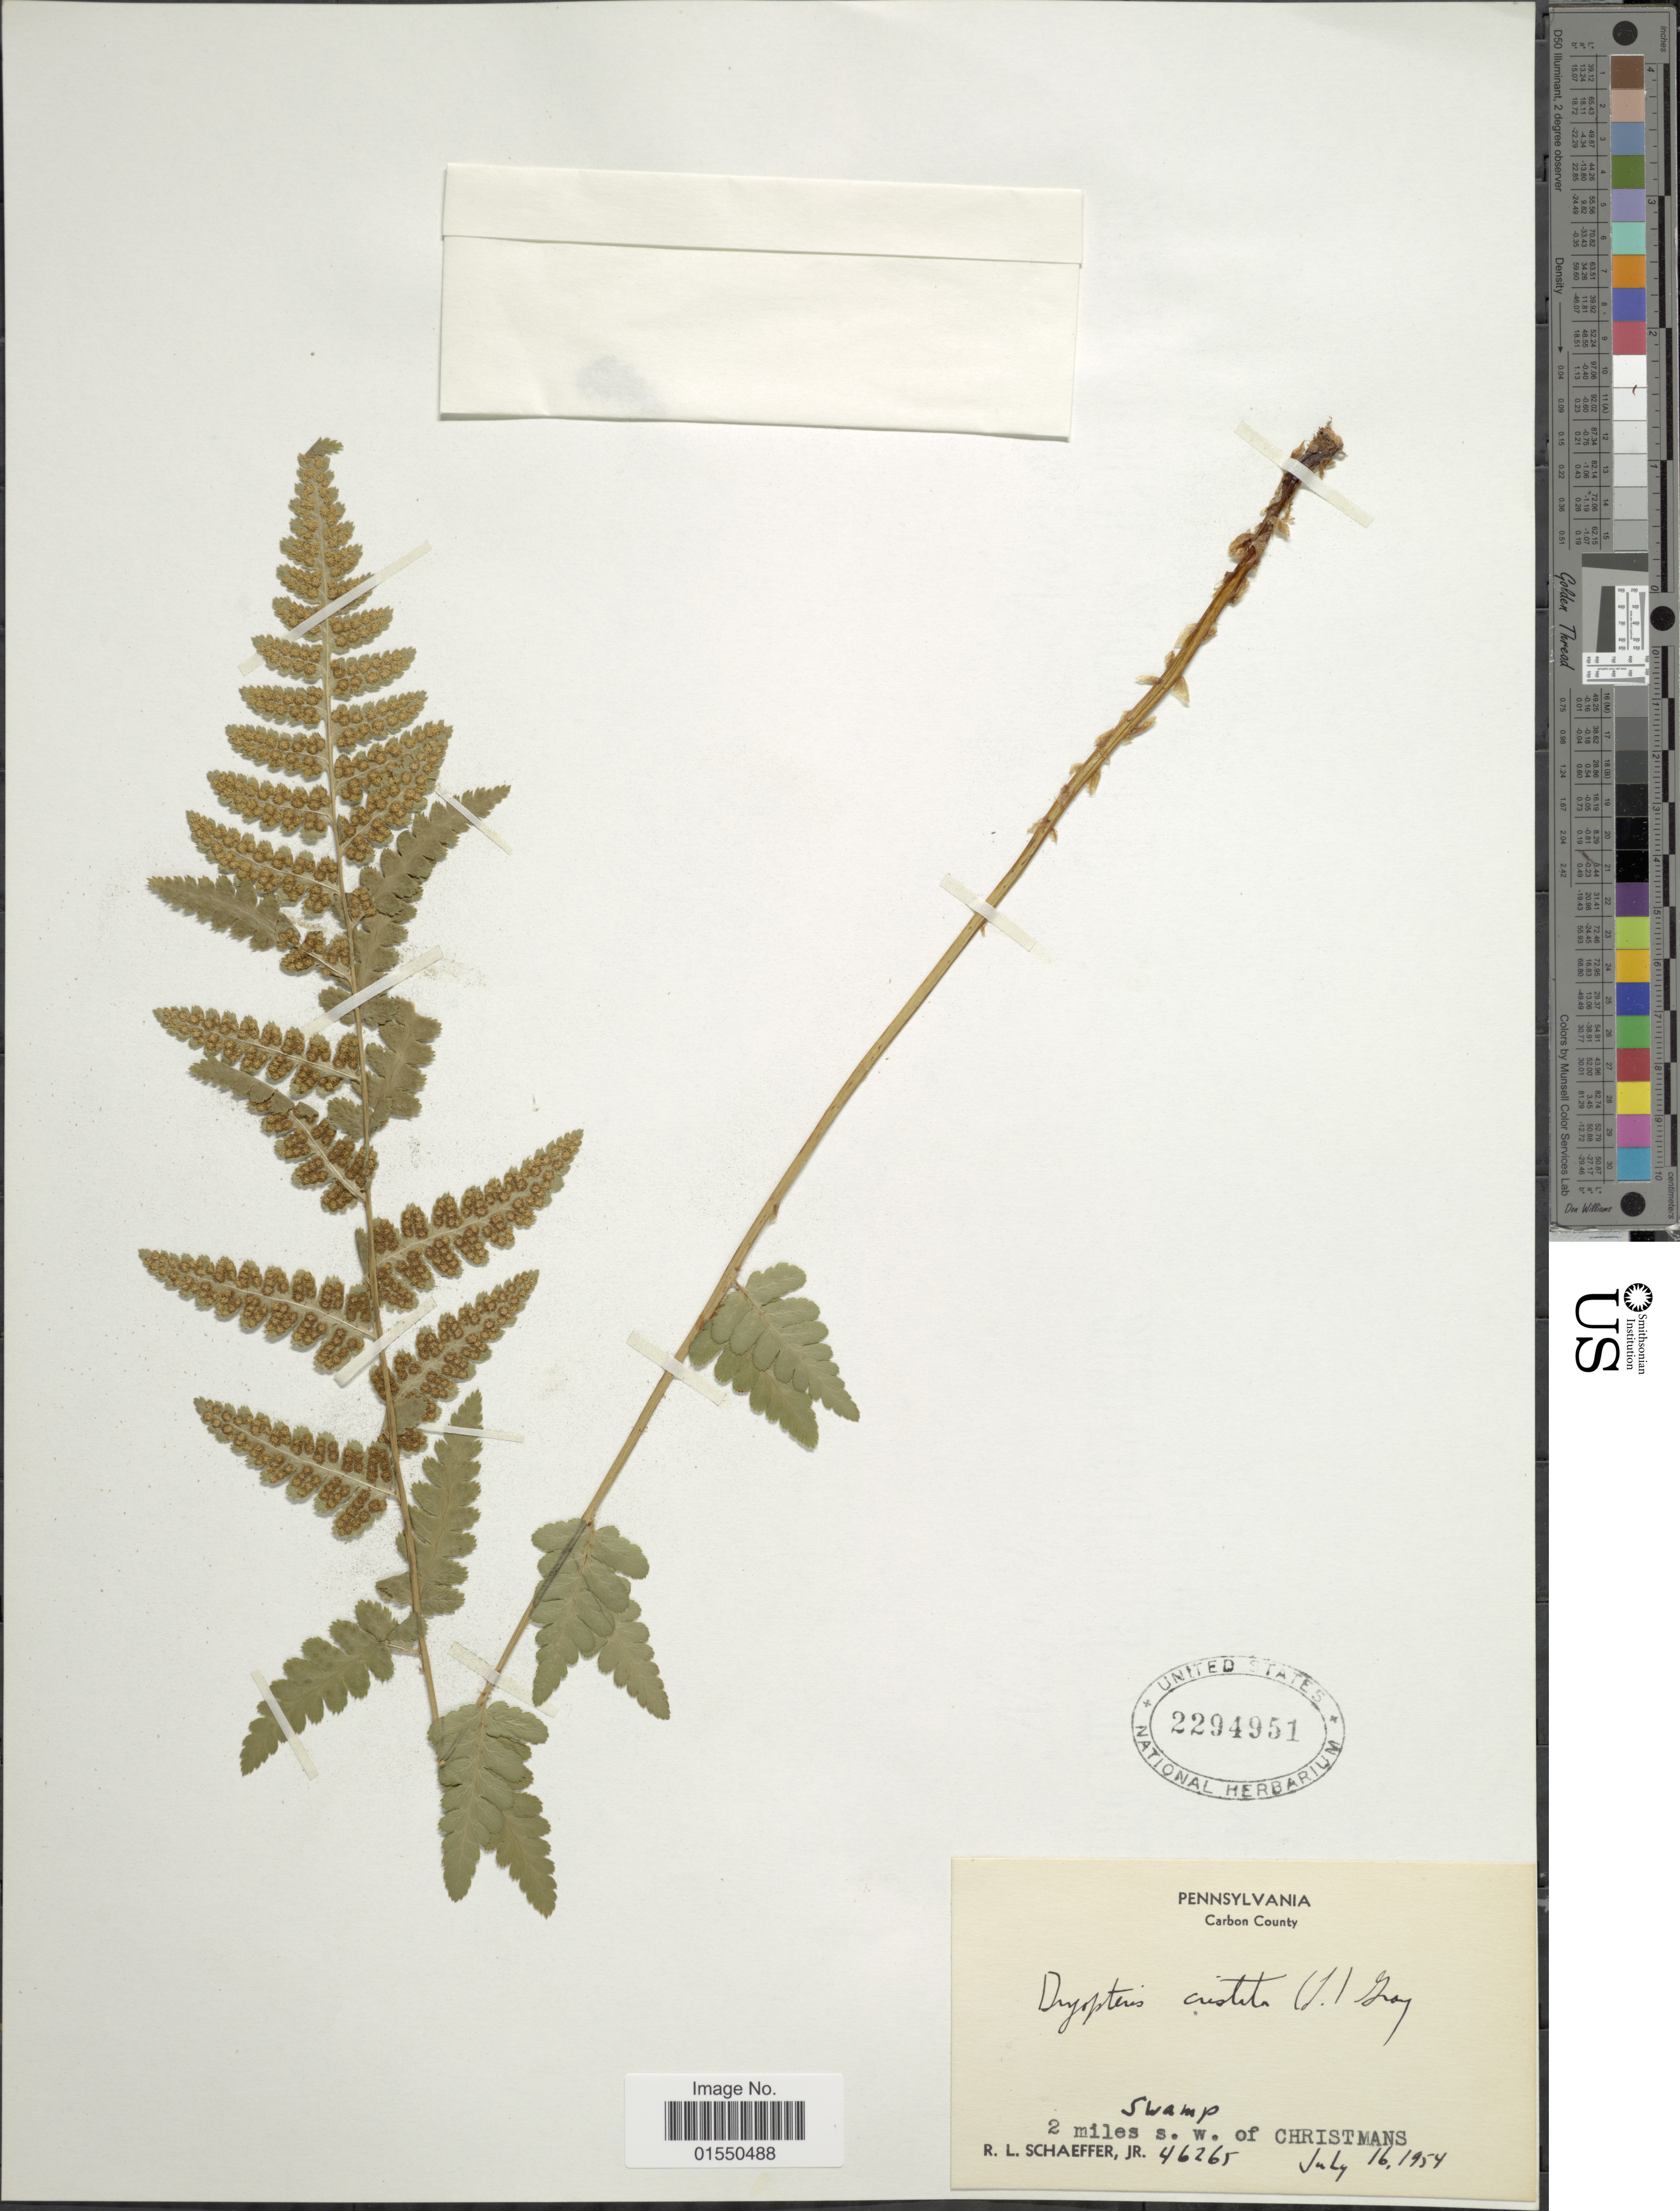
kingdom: Plantae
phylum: Tracheophyta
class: Polypodiopsida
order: Polypodiales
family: Dryopteridaceae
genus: Dryopteris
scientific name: Dryopteris cristata var. spinulosa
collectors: R. Schaeffer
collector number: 46265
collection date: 1954-07-16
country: United States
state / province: Pennsylvania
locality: Carbon County, 2 miles s.w. of Christmans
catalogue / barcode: US 2294951